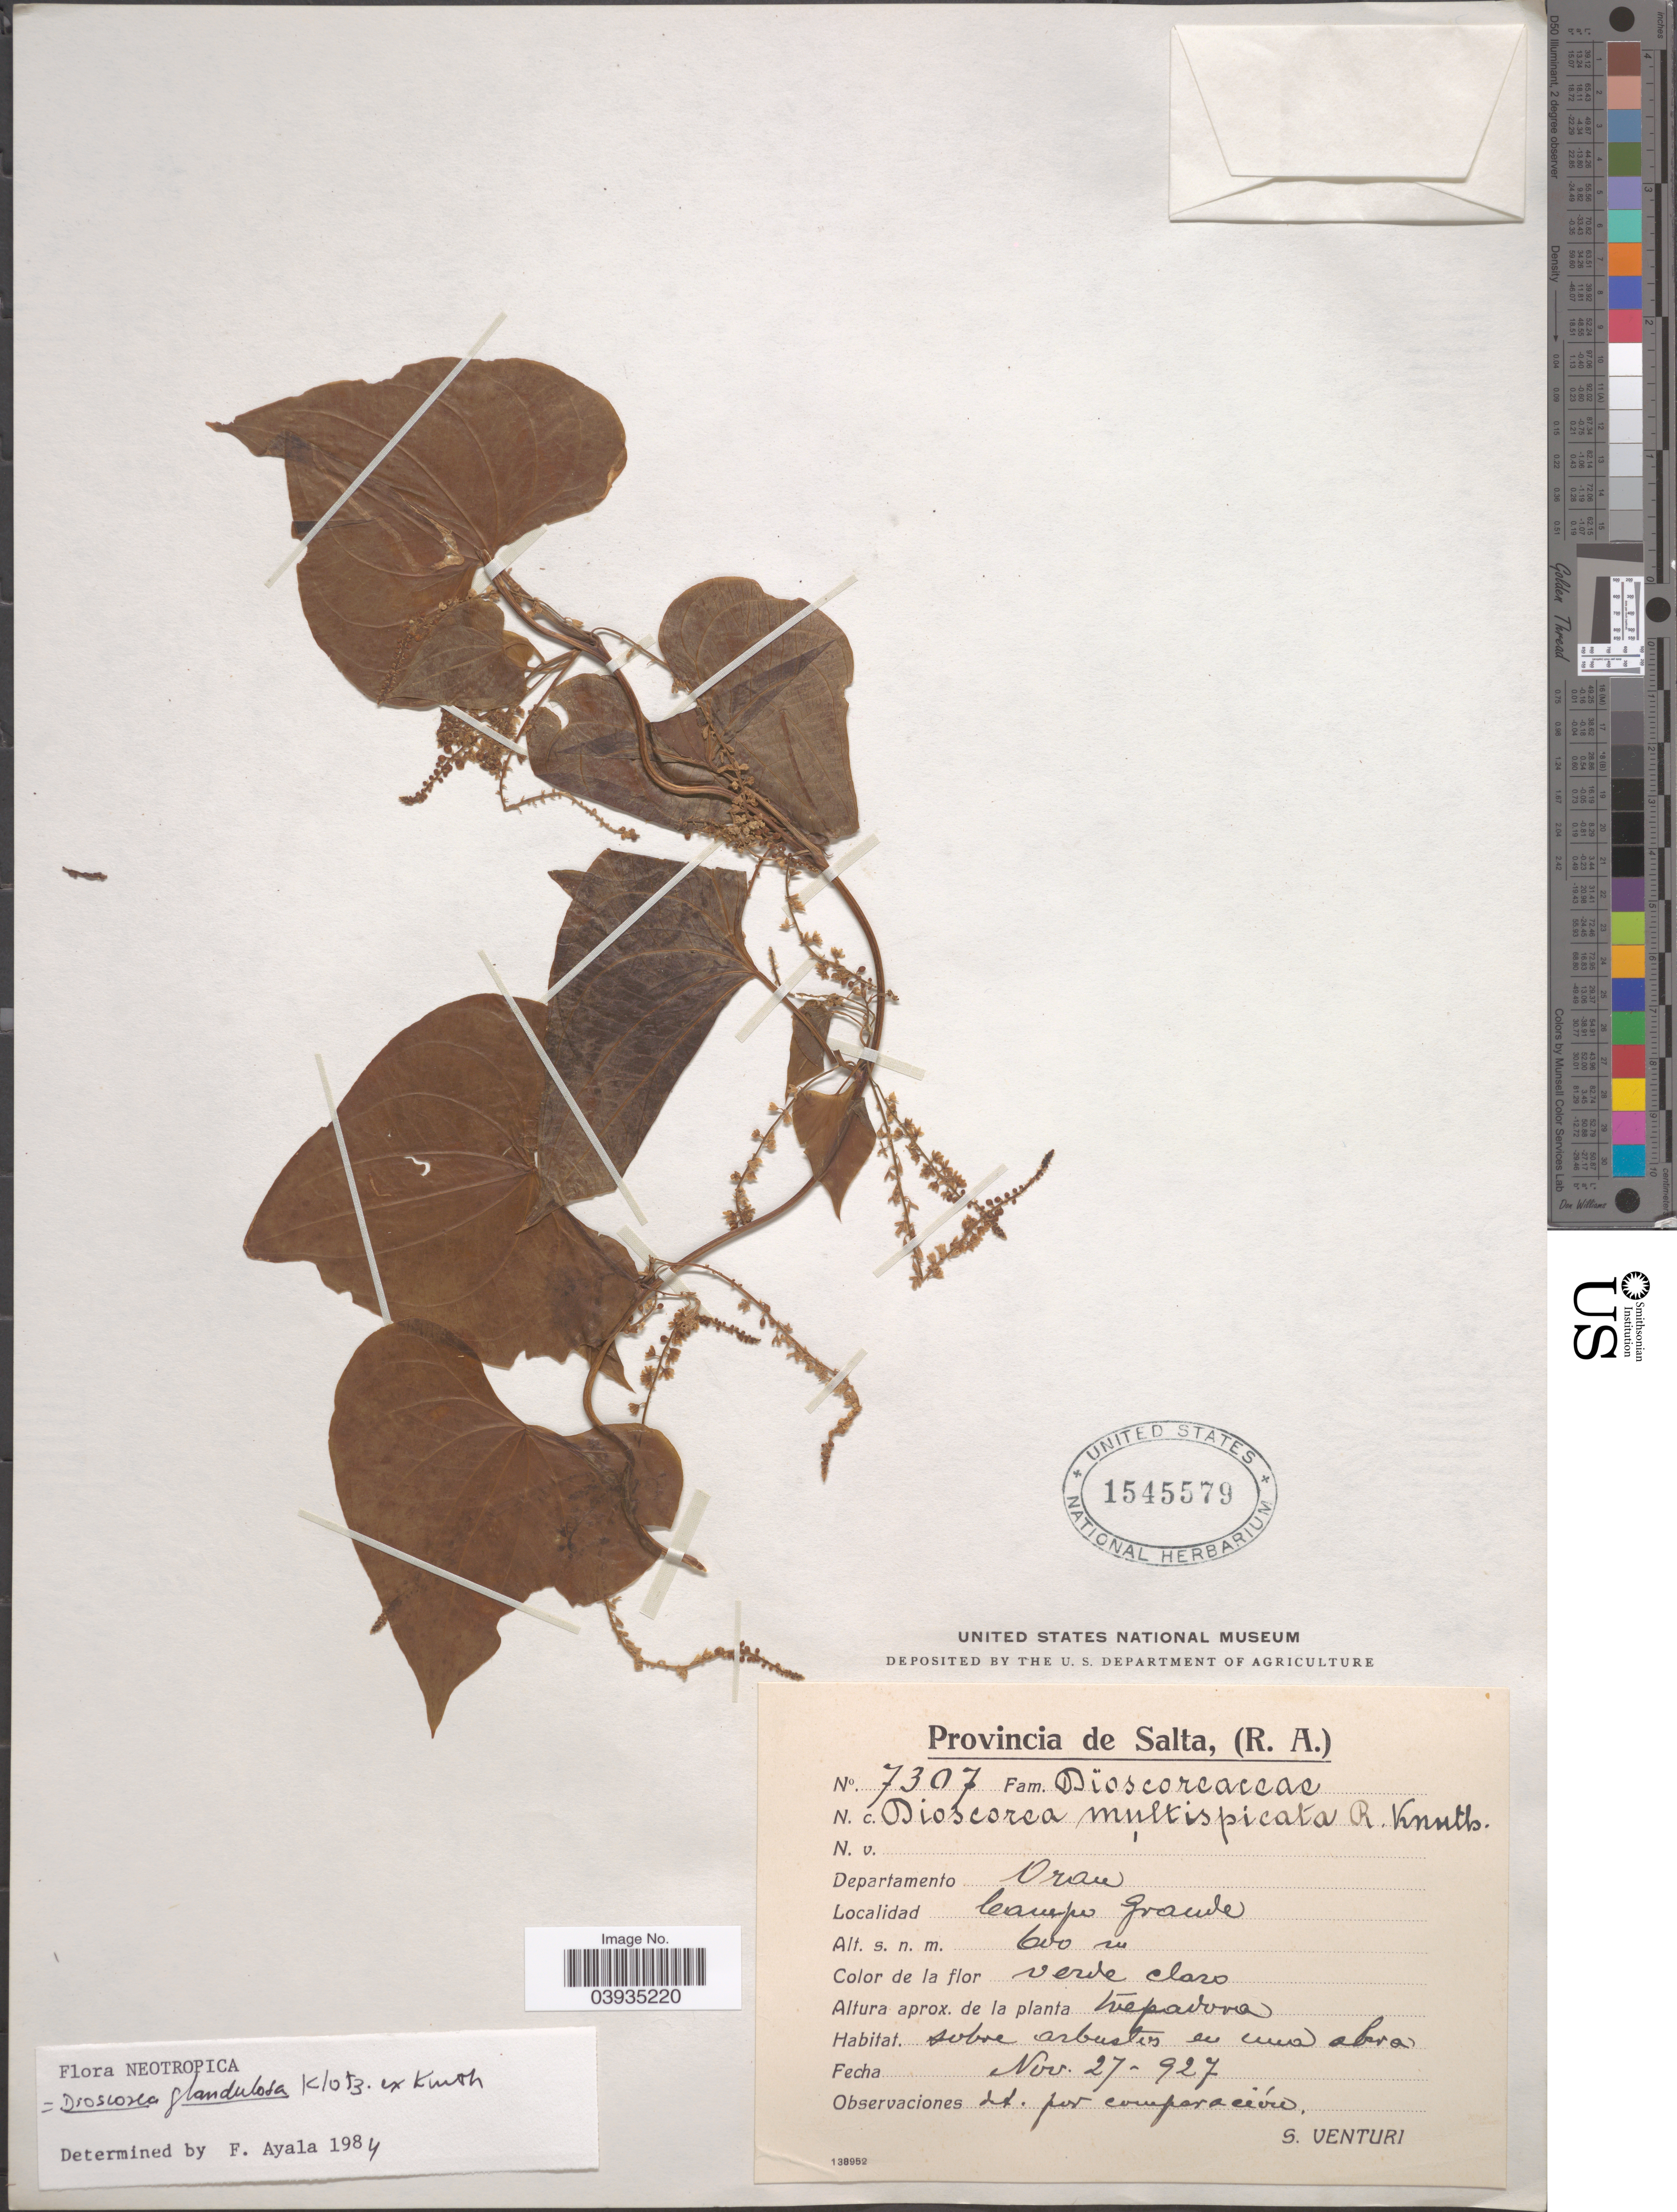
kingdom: Plantae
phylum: Tracheophyta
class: Liliopsida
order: Dioscoreales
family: Dioscoreaceae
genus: Dioscorea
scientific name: Dioscorea glandulosa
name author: Kunth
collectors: S. Venturi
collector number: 7307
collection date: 1927-11-27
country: Argentina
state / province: Salta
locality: Departamento Oran. Campo Grande.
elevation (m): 600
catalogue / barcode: US 1545579